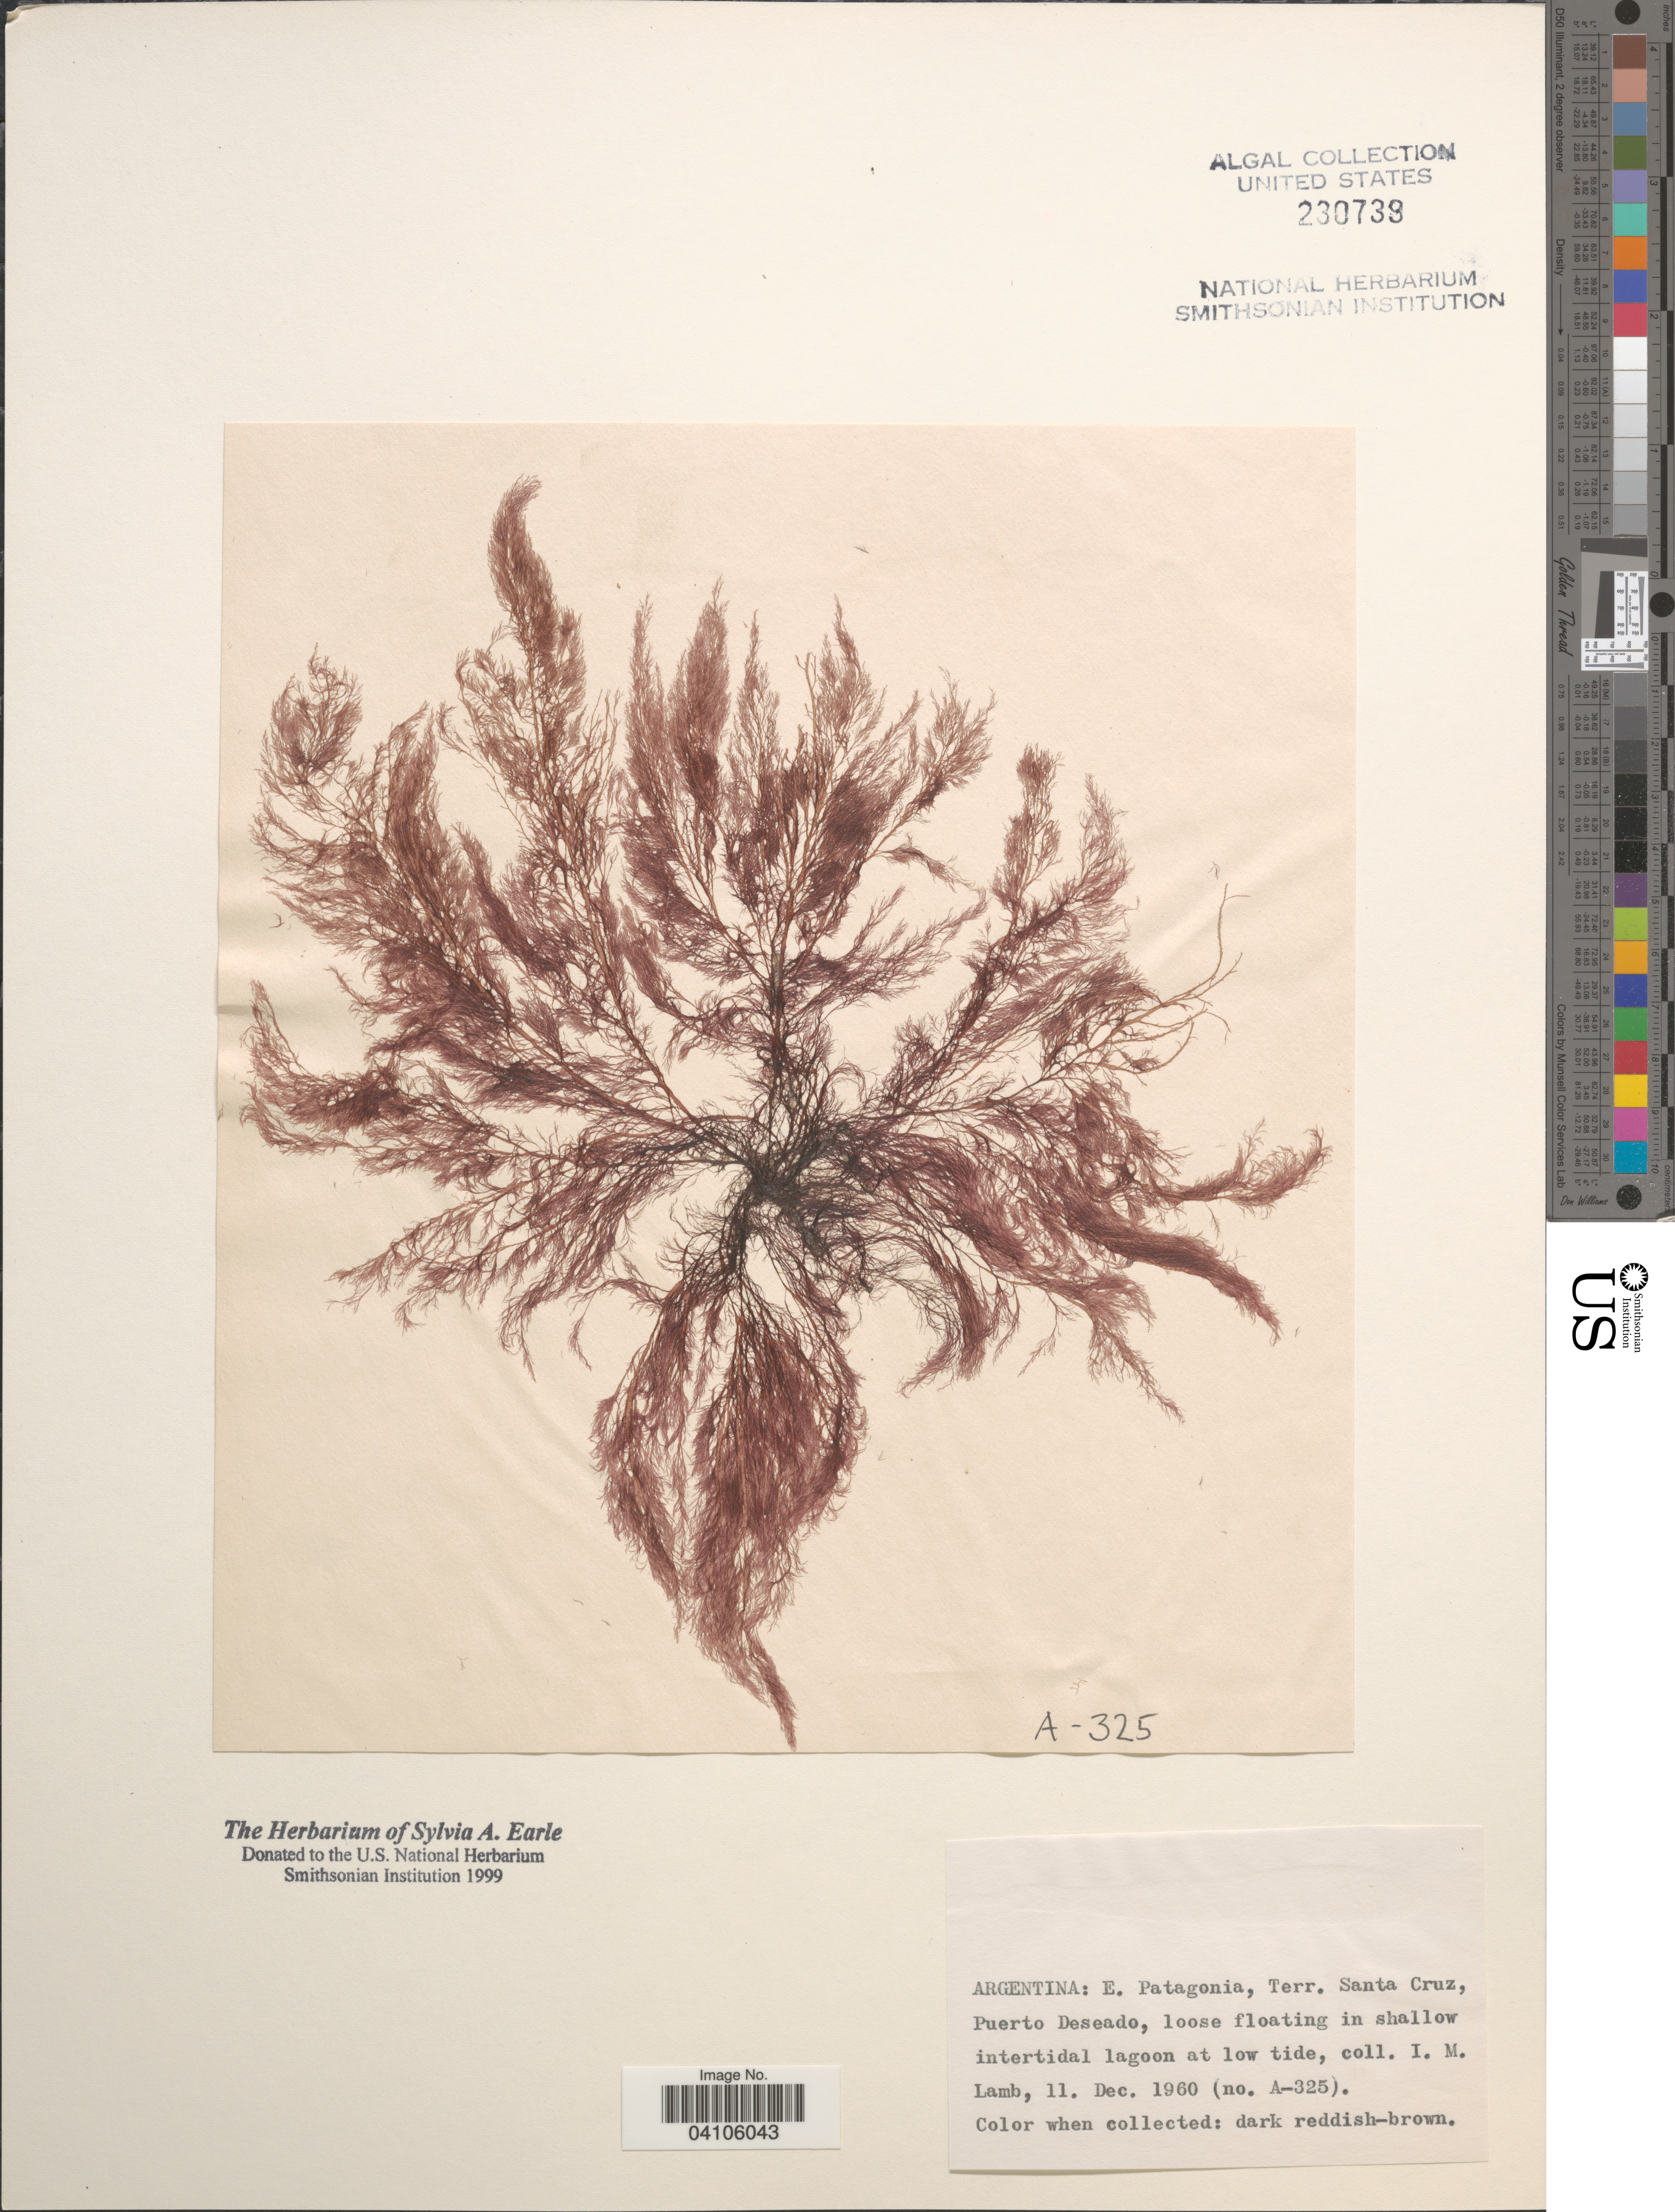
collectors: I. M. Lamb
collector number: A-325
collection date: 1960-12-11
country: Argentina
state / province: Santa Cruz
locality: E. Patagonia, Terr. Santa Cruz, Puerto Deseado.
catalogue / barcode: US 230739